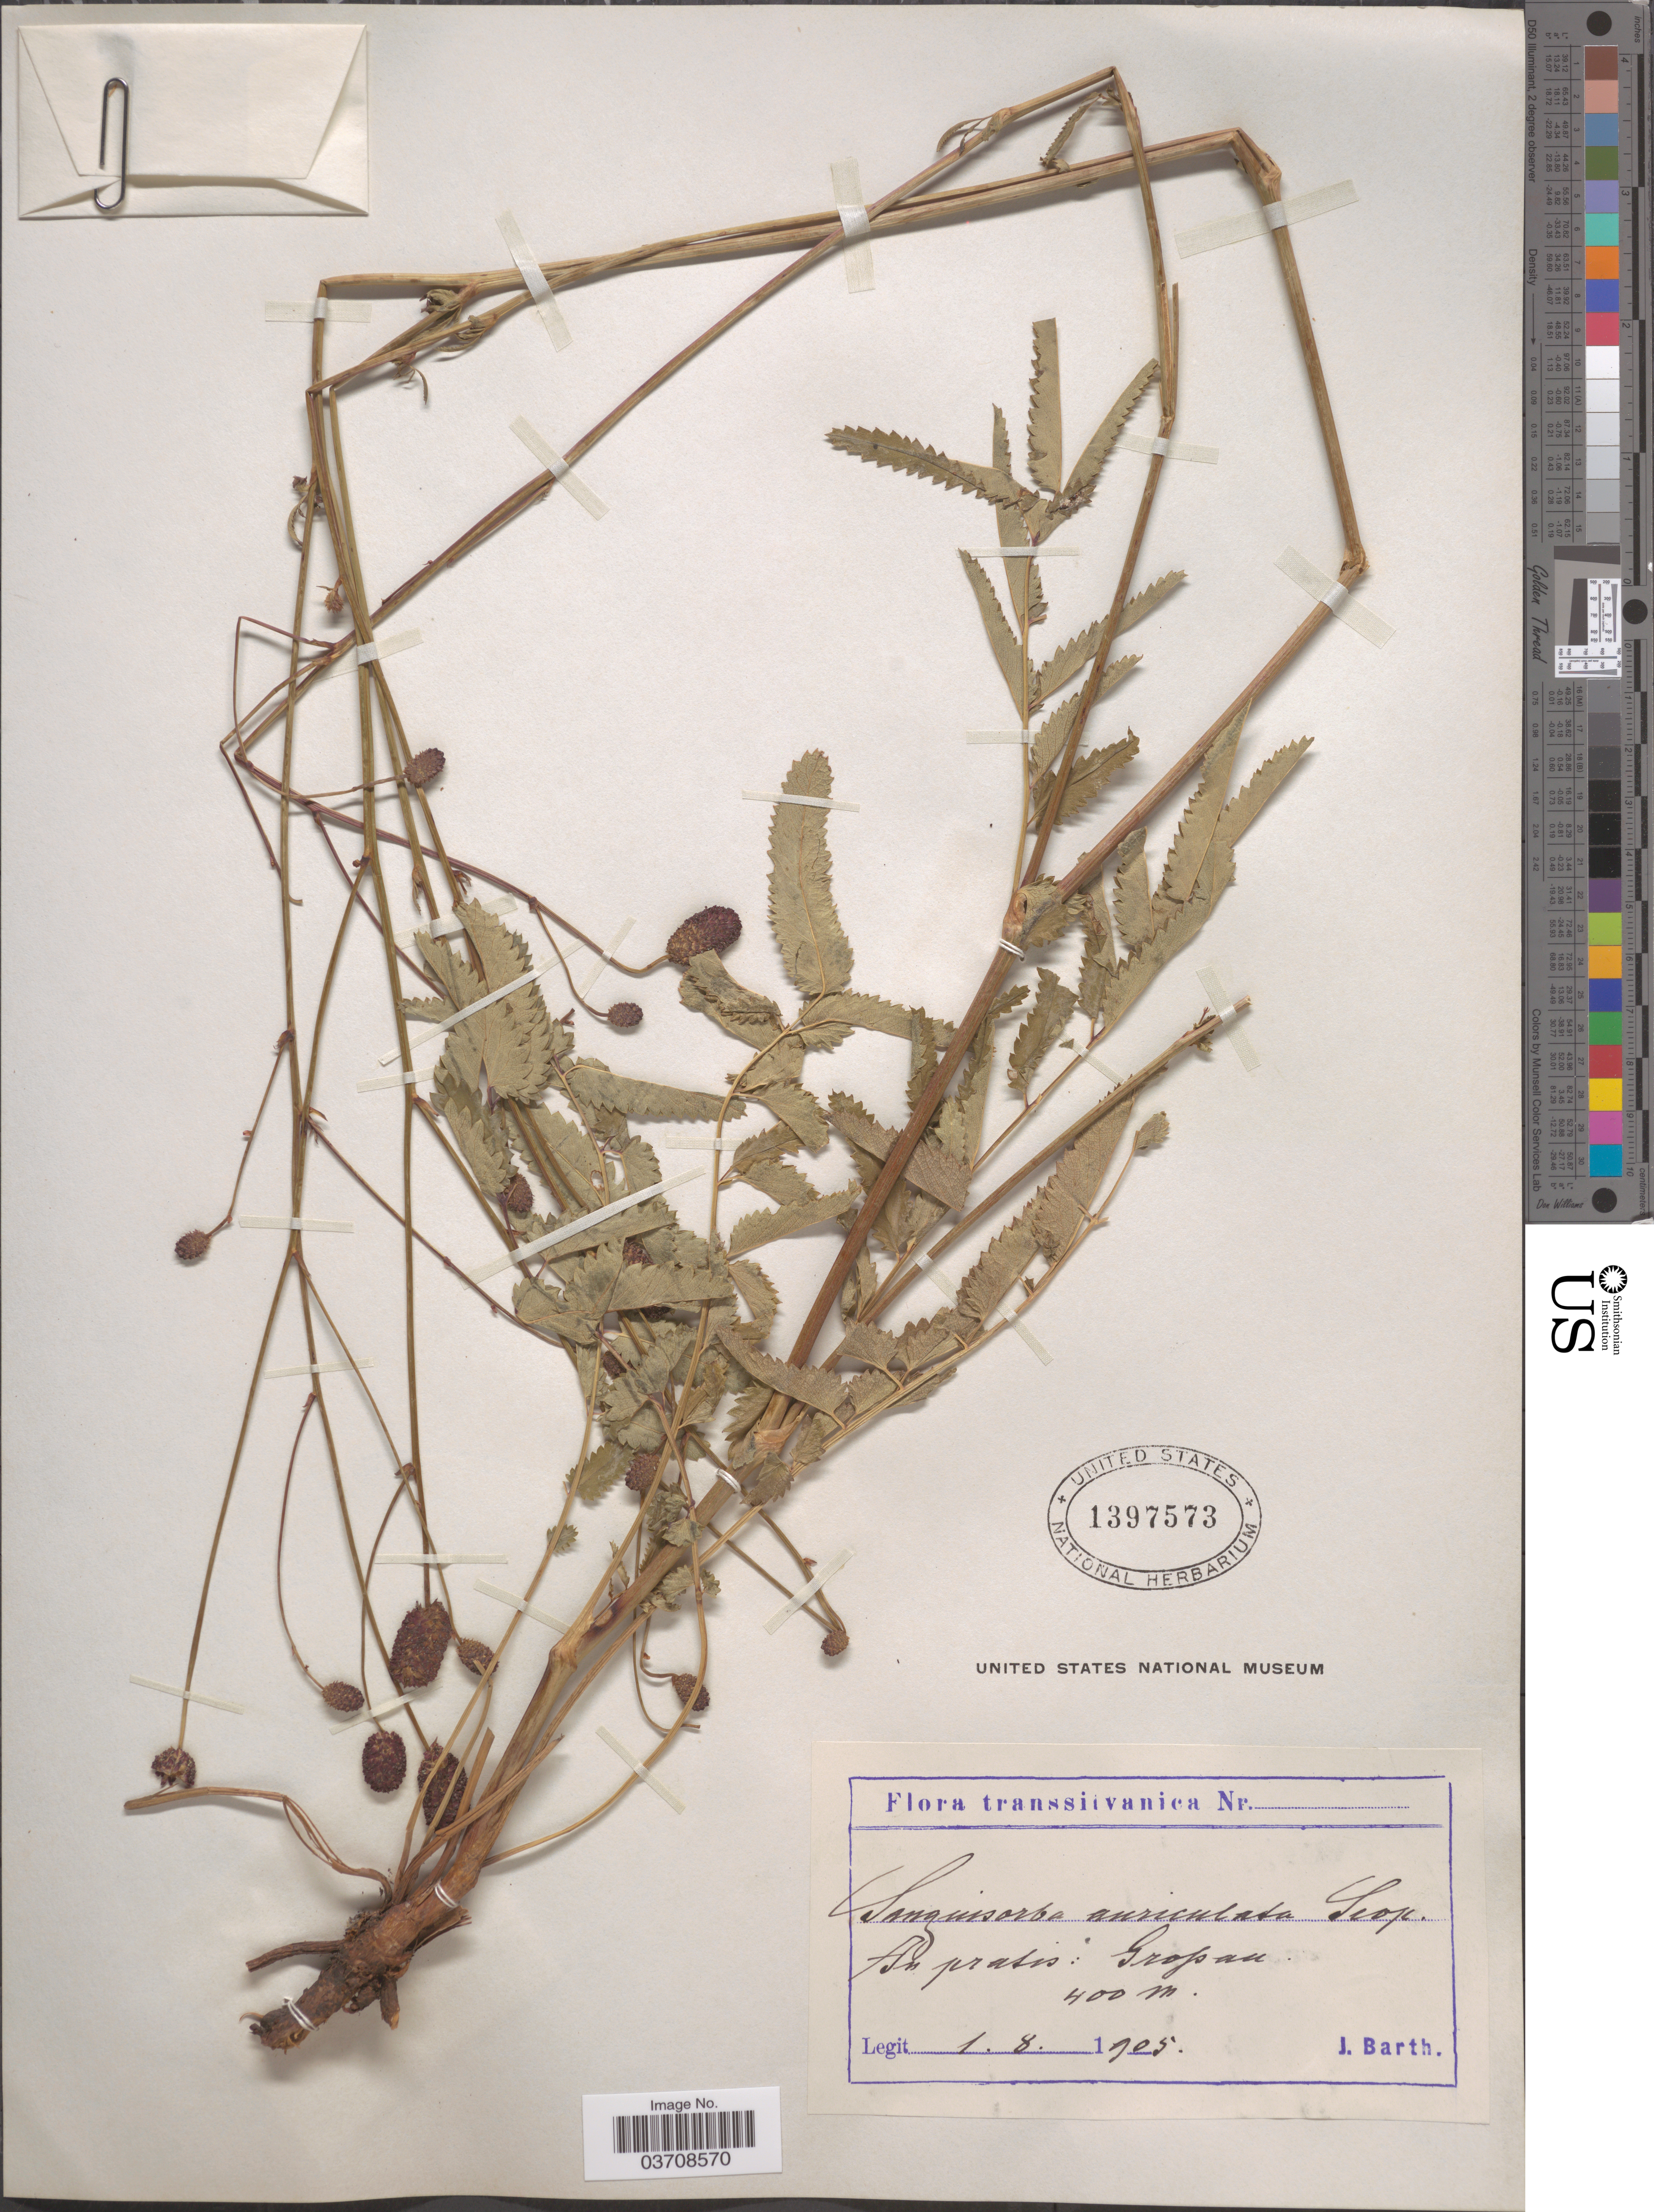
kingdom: Plantae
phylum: Tracheophyta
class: Magnoliopsida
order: Rosales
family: Rosaceae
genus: Sanguisorba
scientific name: Sanguisorba officinalis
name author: L.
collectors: J. Barth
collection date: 1905-08-01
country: Romania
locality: Transsilvanica. An pratis: Grossau.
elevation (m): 400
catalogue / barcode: US 1397573